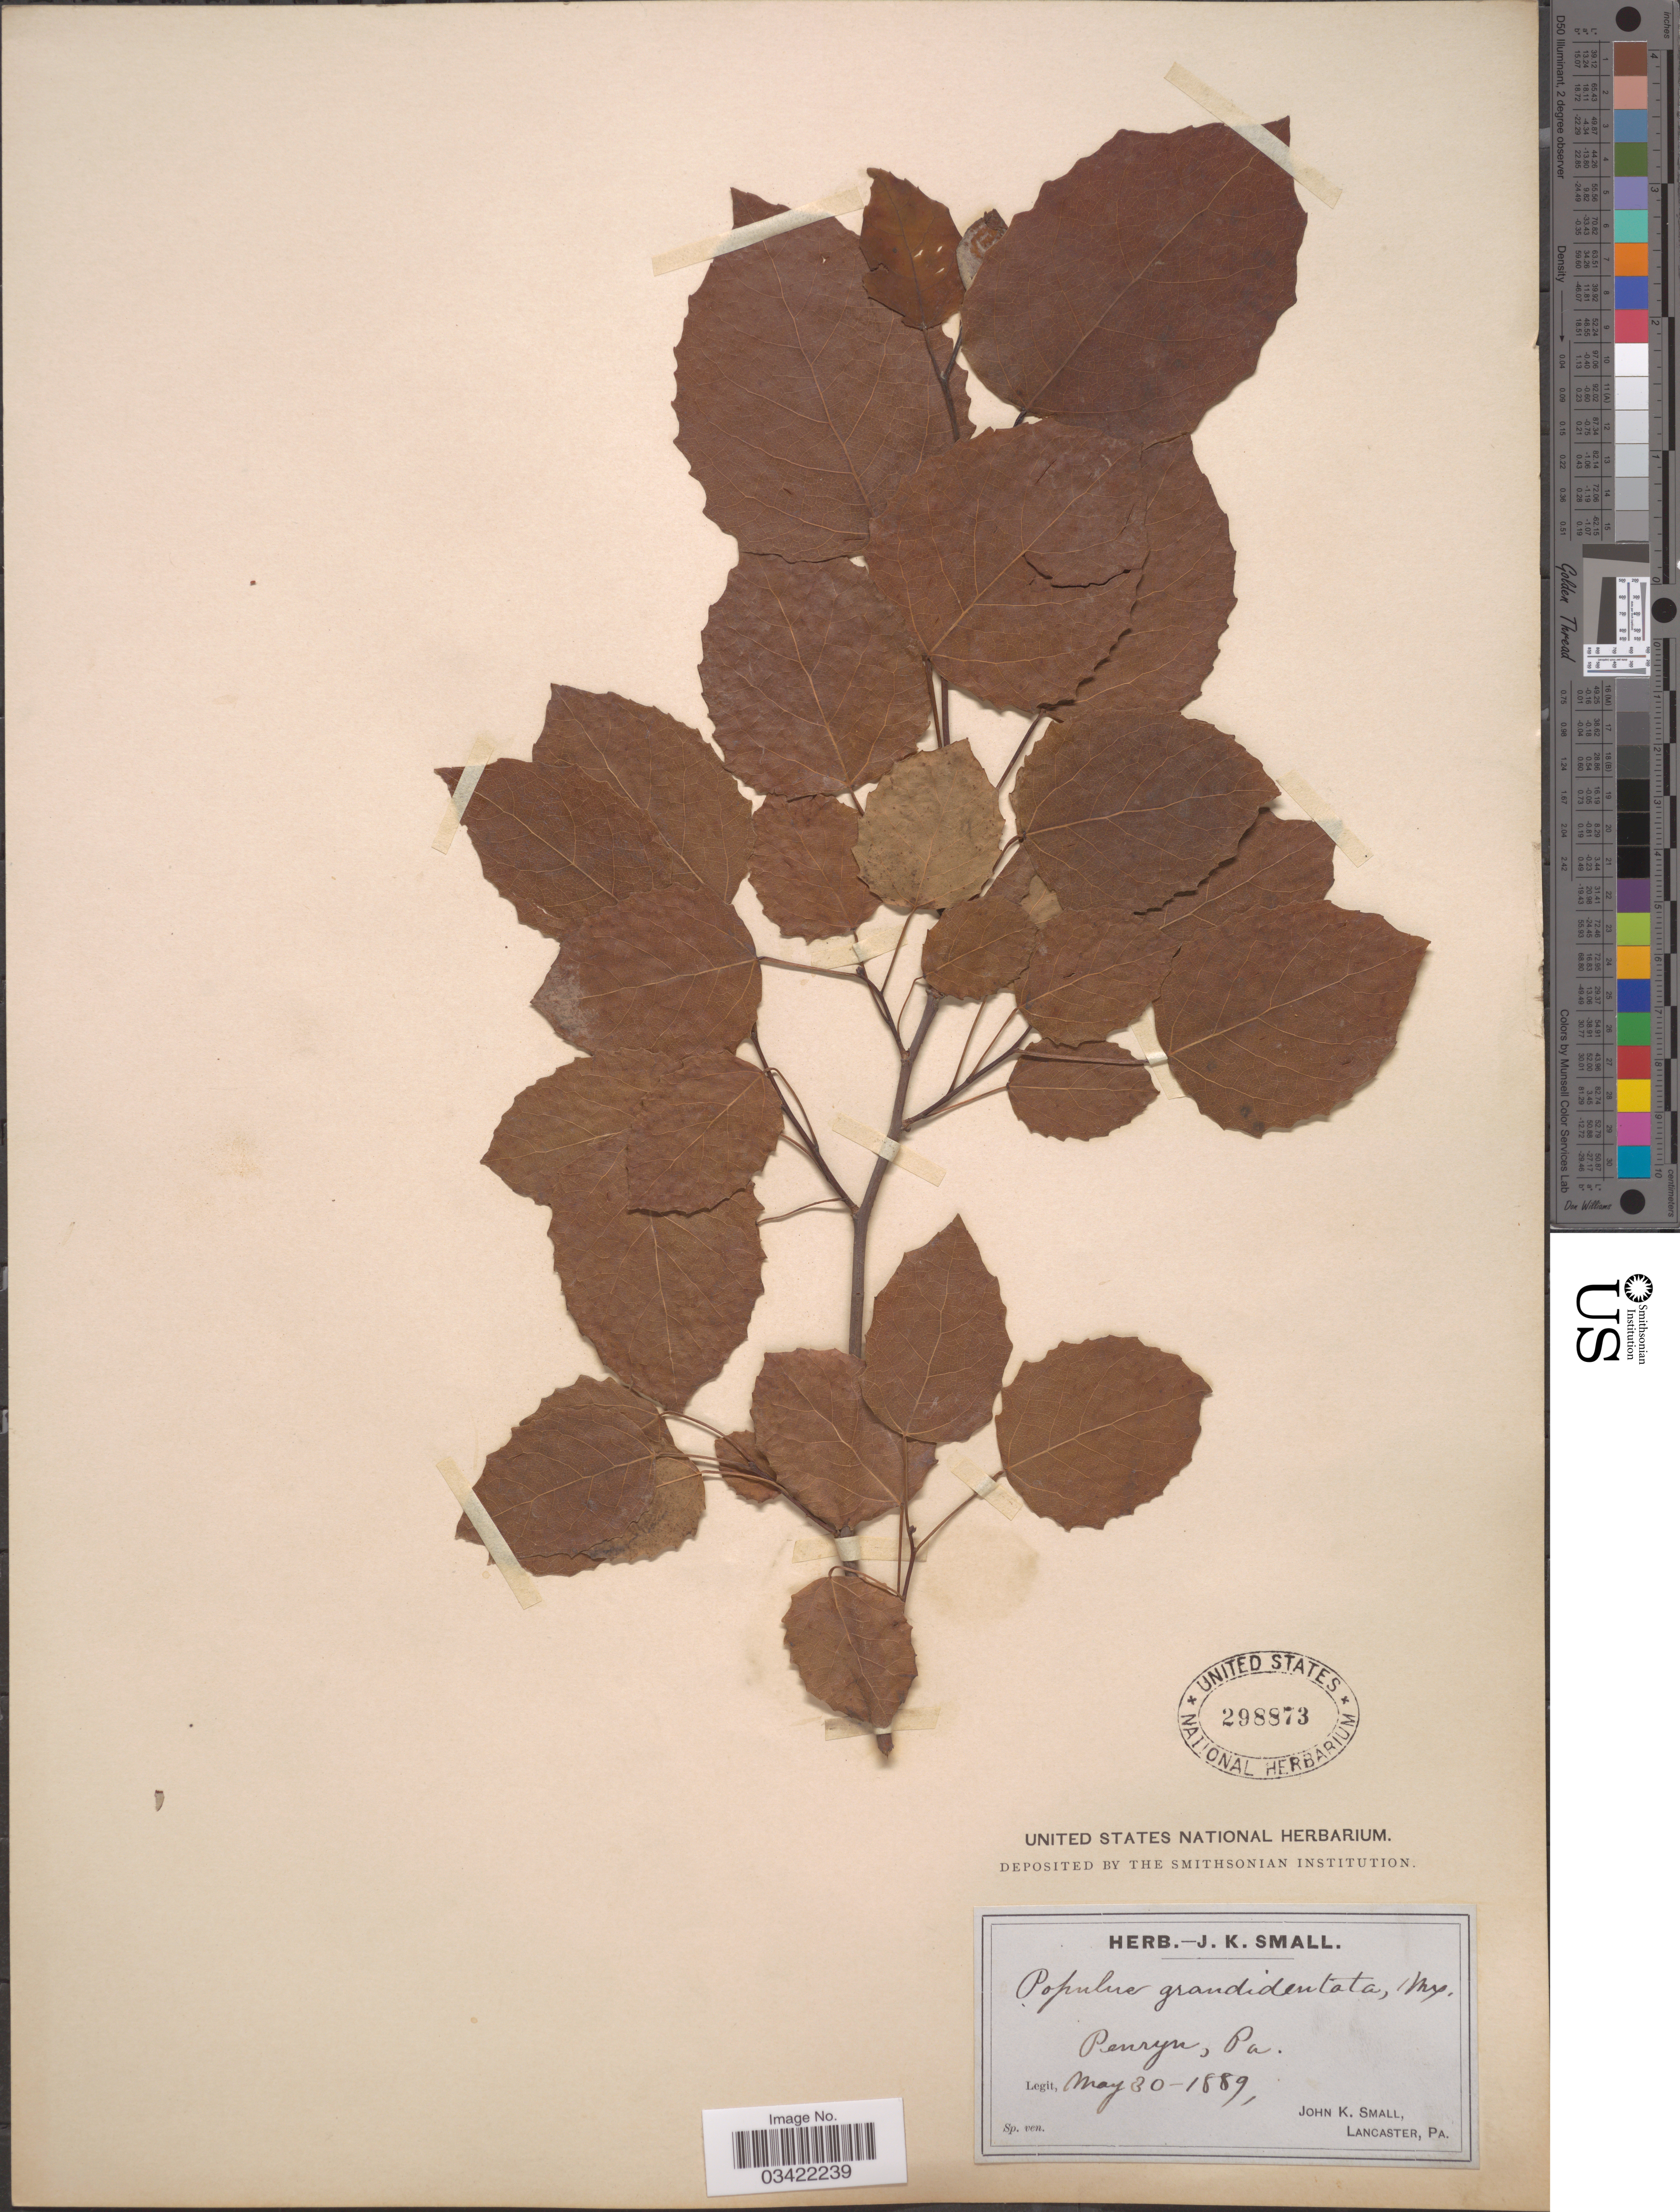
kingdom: Plantae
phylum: Tracheophyta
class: Magnoliopsida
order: Malpighiales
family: Salicaceae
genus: Populus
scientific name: Populus grandidentata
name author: Michx.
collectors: J. K. Small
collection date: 1889-05-30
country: United States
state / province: Pennsylvania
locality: Penryn.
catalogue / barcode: US 298873